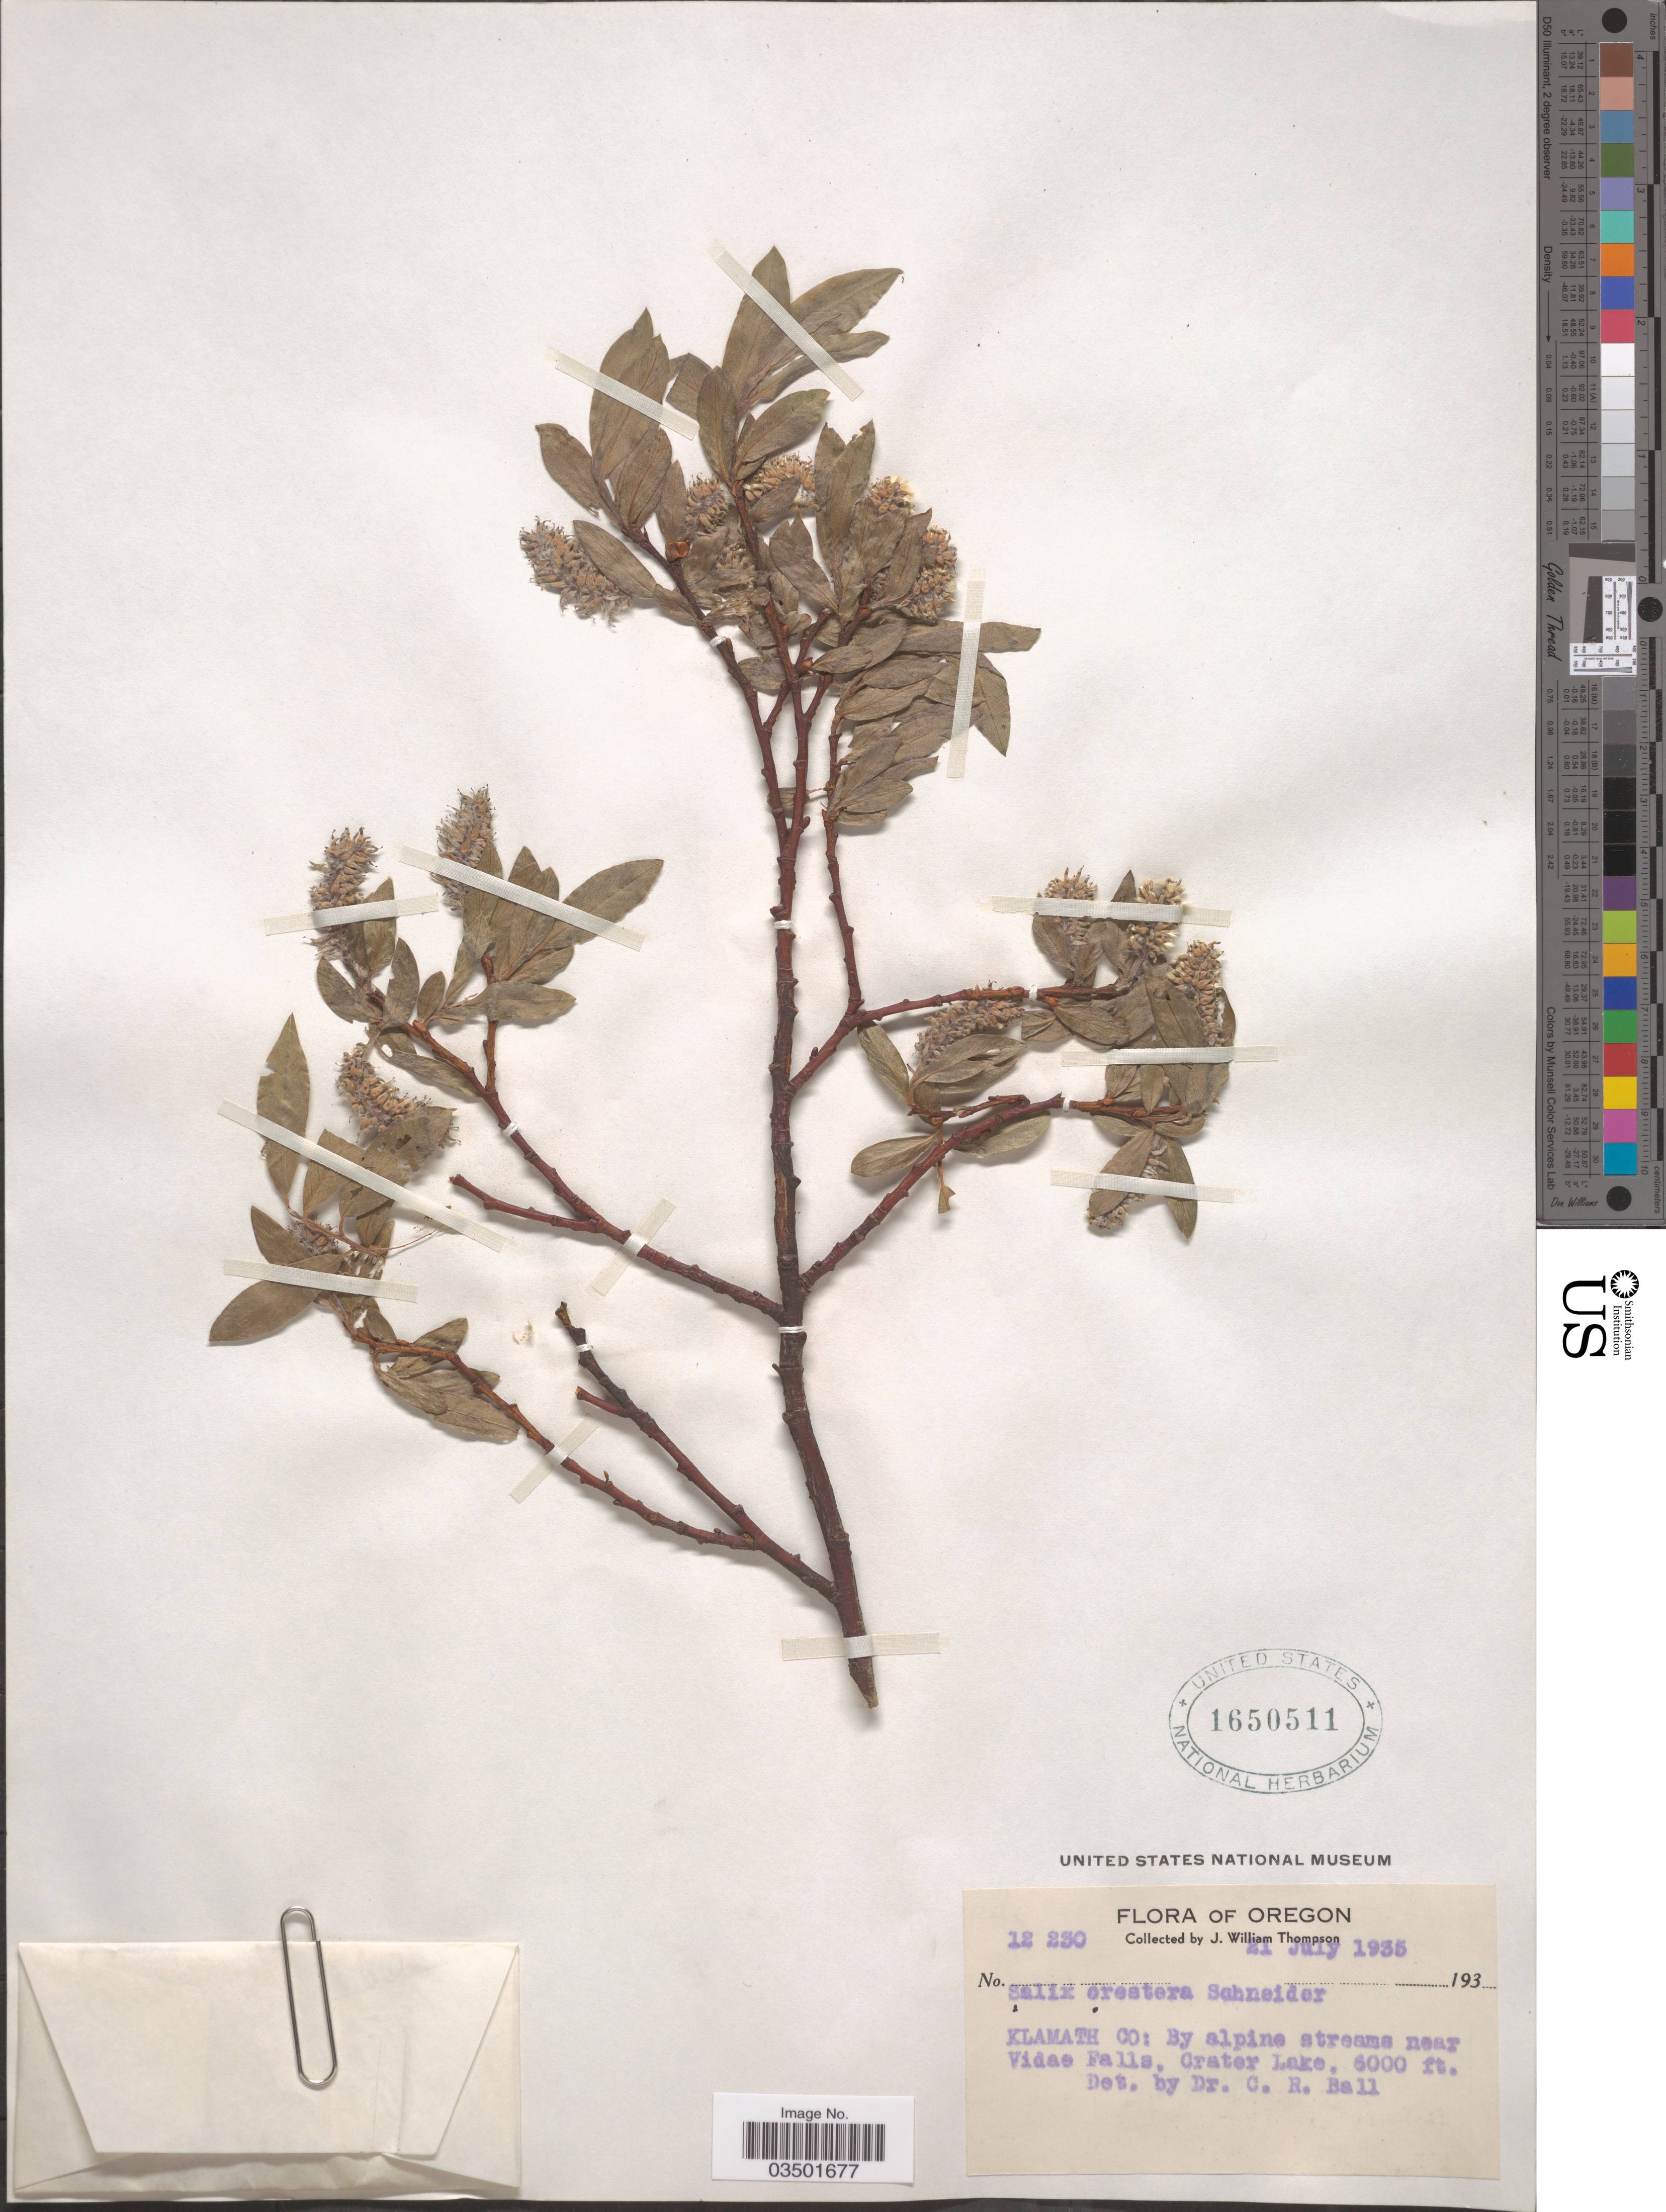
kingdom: Plantae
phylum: Tracheophyta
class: Magnoliopsida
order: Malpighiales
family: Salicaceae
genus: Salix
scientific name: Salix orestera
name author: C.K. Schneid.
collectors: J. W. Thompson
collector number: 12230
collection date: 1935-07-21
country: United States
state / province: Oregon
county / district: Klamath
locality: Klamath Co: By alpine streams near Vidas Falls, Crater Lake.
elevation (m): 1829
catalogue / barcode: US 1650511